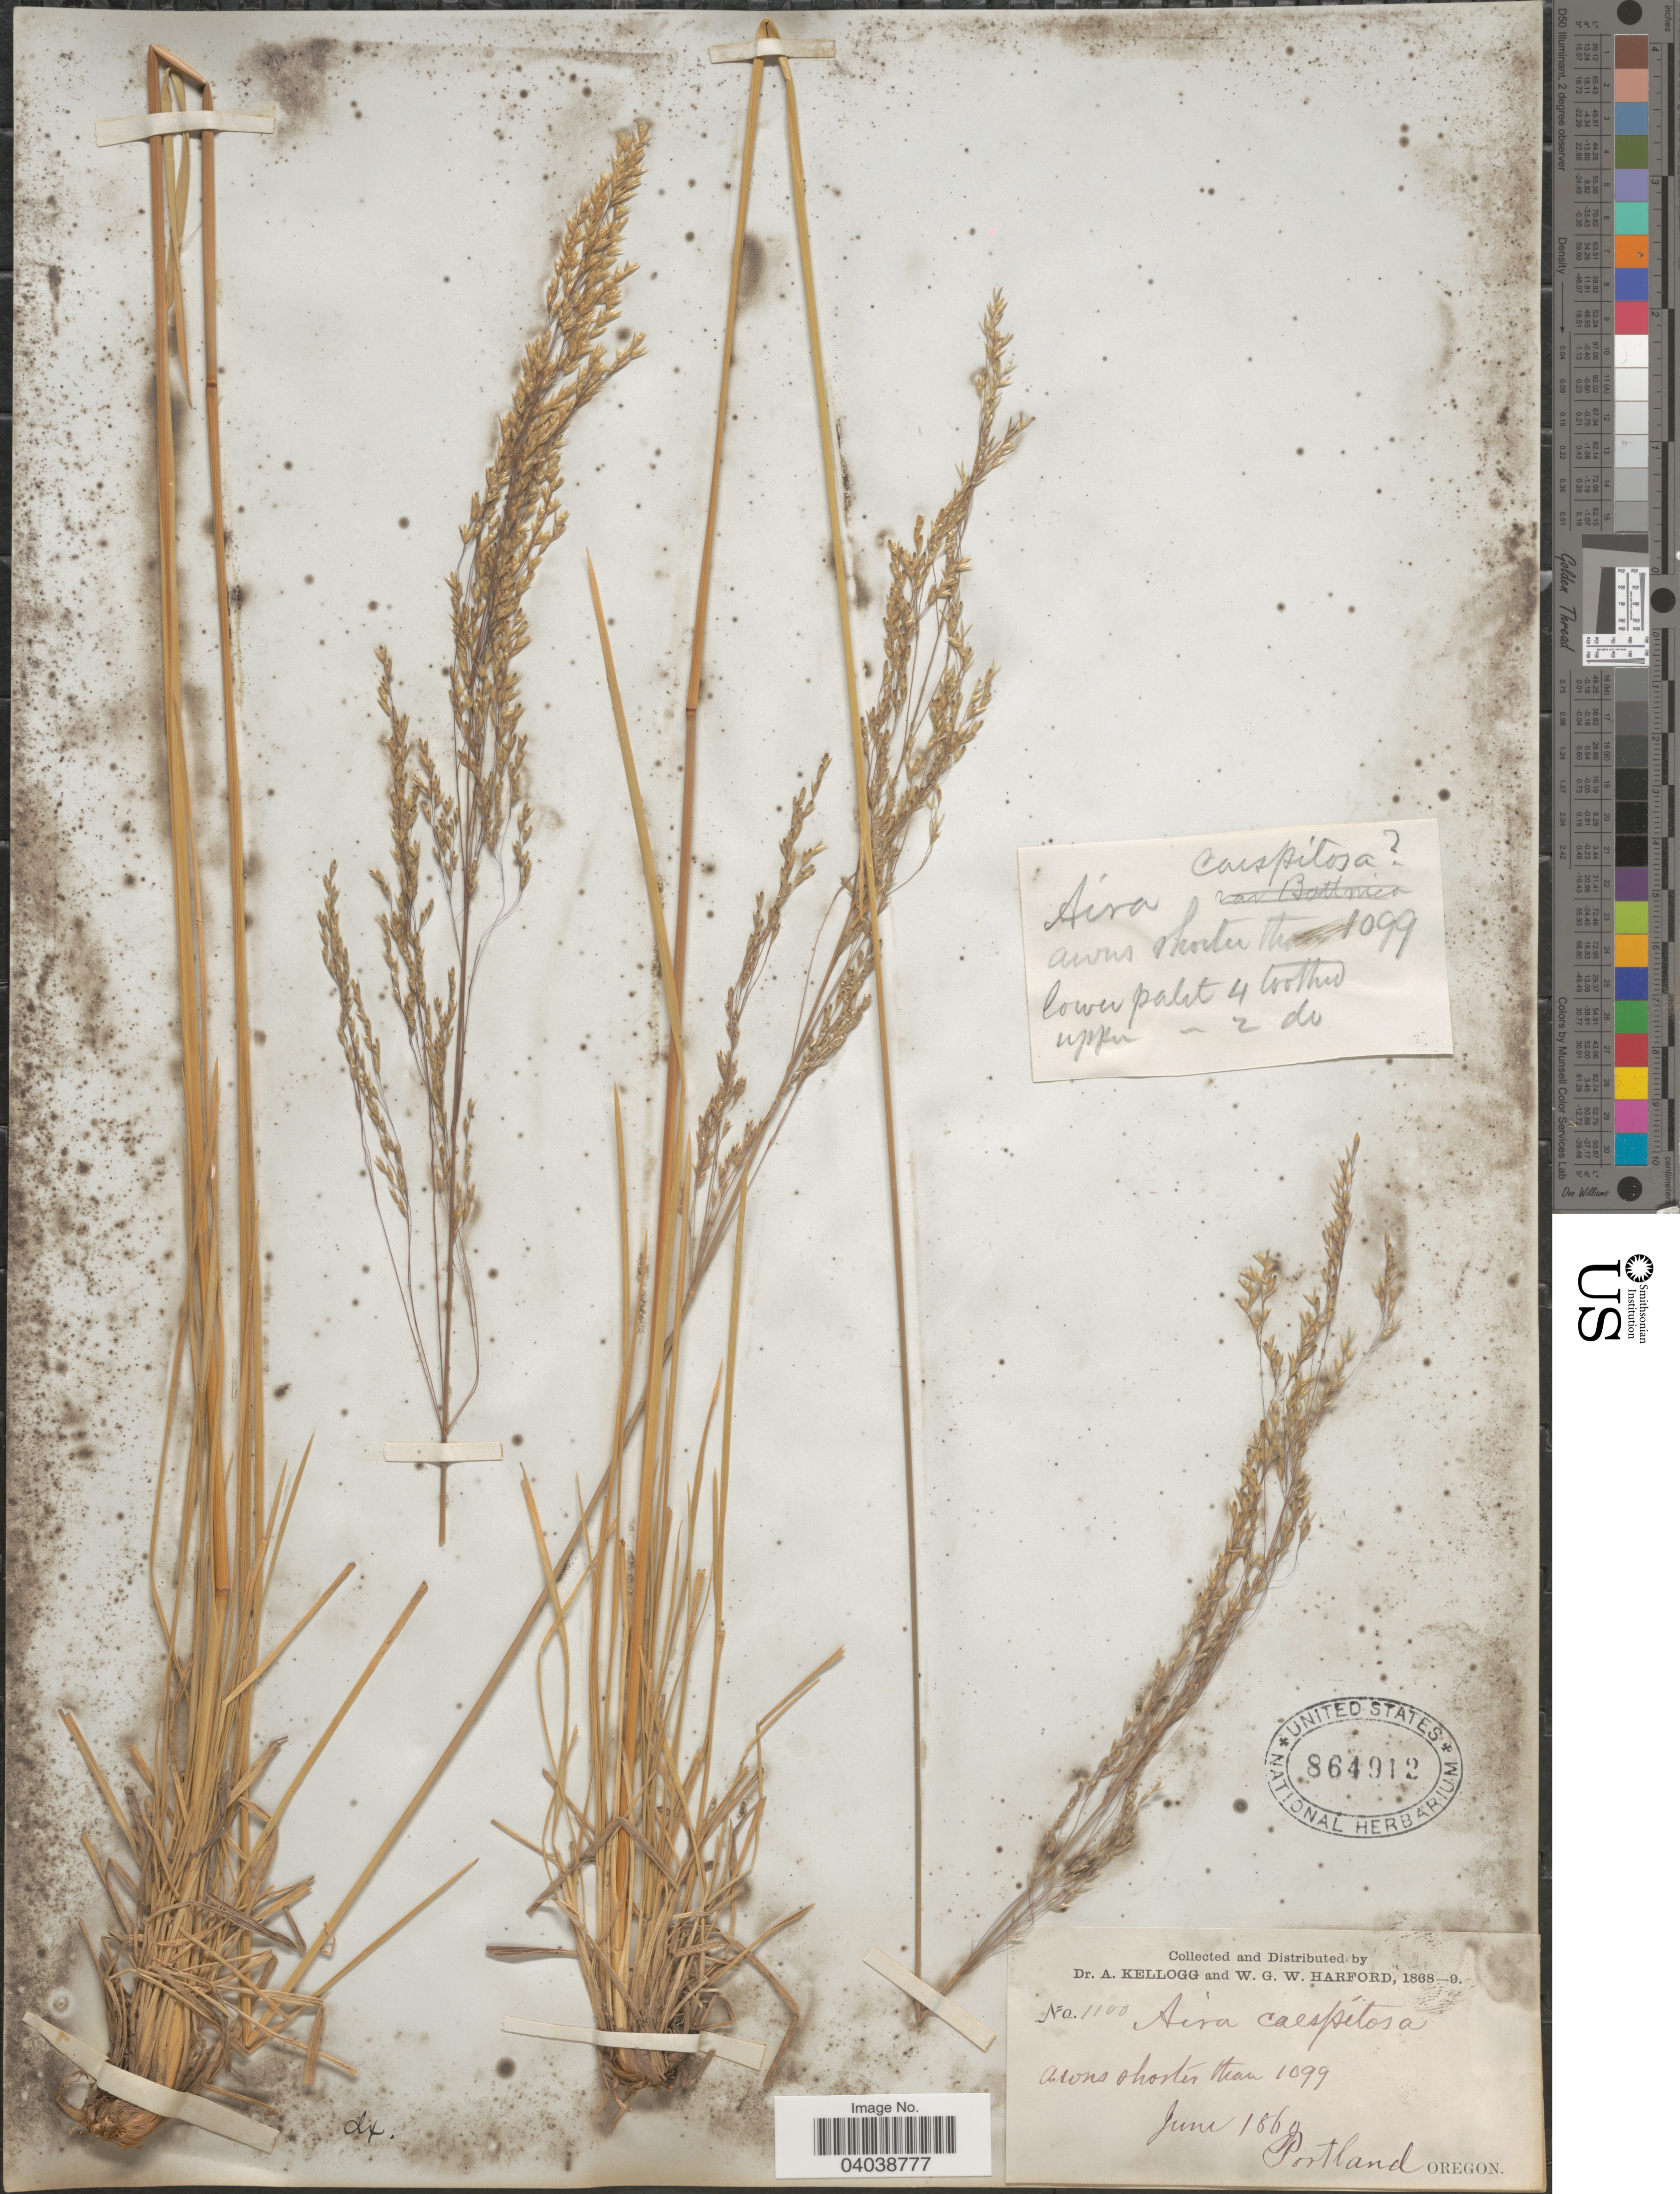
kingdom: Plantae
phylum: Tracheophyta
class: Liliopsida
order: Poales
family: Poaceae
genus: Deschampsia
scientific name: Deschampsia cespitosa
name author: (L.) P. Beauv.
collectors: A. Kellogg & W. G. W. Harford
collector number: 1100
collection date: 1869-06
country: United States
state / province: Oregon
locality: Portland.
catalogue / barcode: US 864912